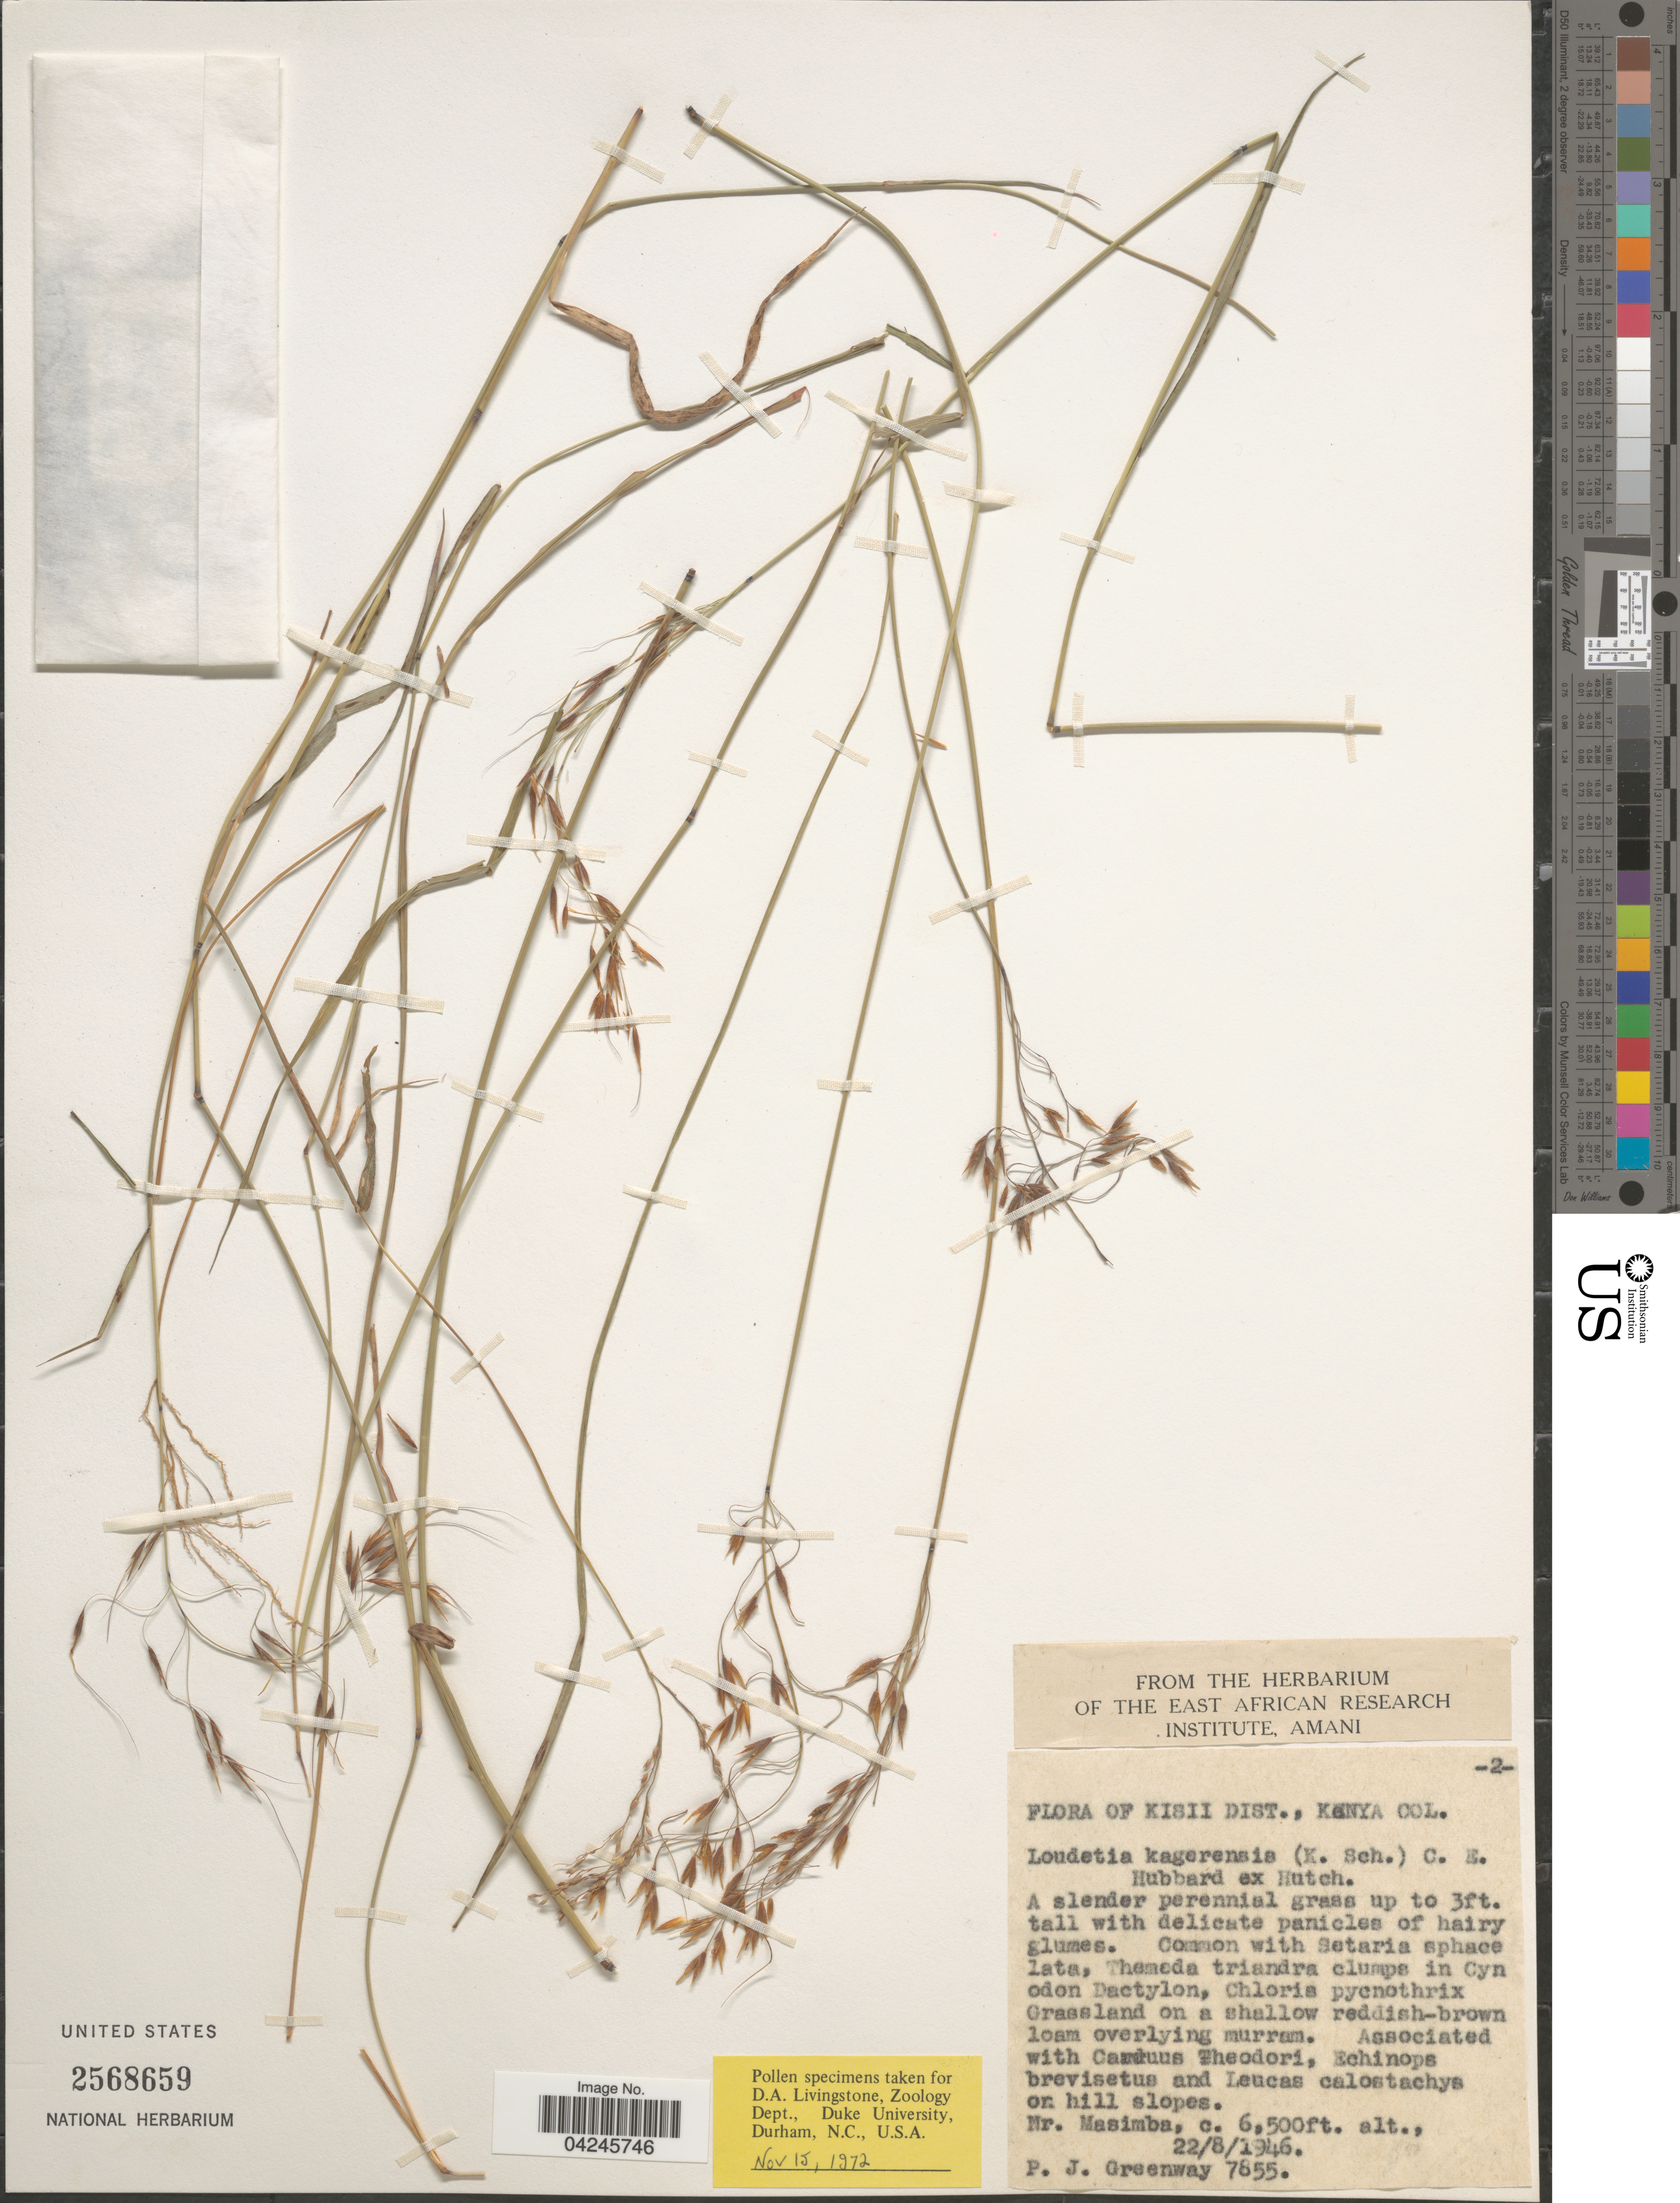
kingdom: Plantae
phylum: Tracheophyta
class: Liliopsida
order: Poales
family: Poaceae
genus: Loudetia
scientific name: Loudetia kagerensis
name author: (K. Schum.) Hutch.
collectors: P. J. Greenway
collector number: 7855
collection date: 1946-08-22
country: Kenya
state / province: Kisii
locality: Kisii Dist., Kenya Col. Nr. Masimba.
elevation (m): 1981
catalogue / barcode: US 2568659